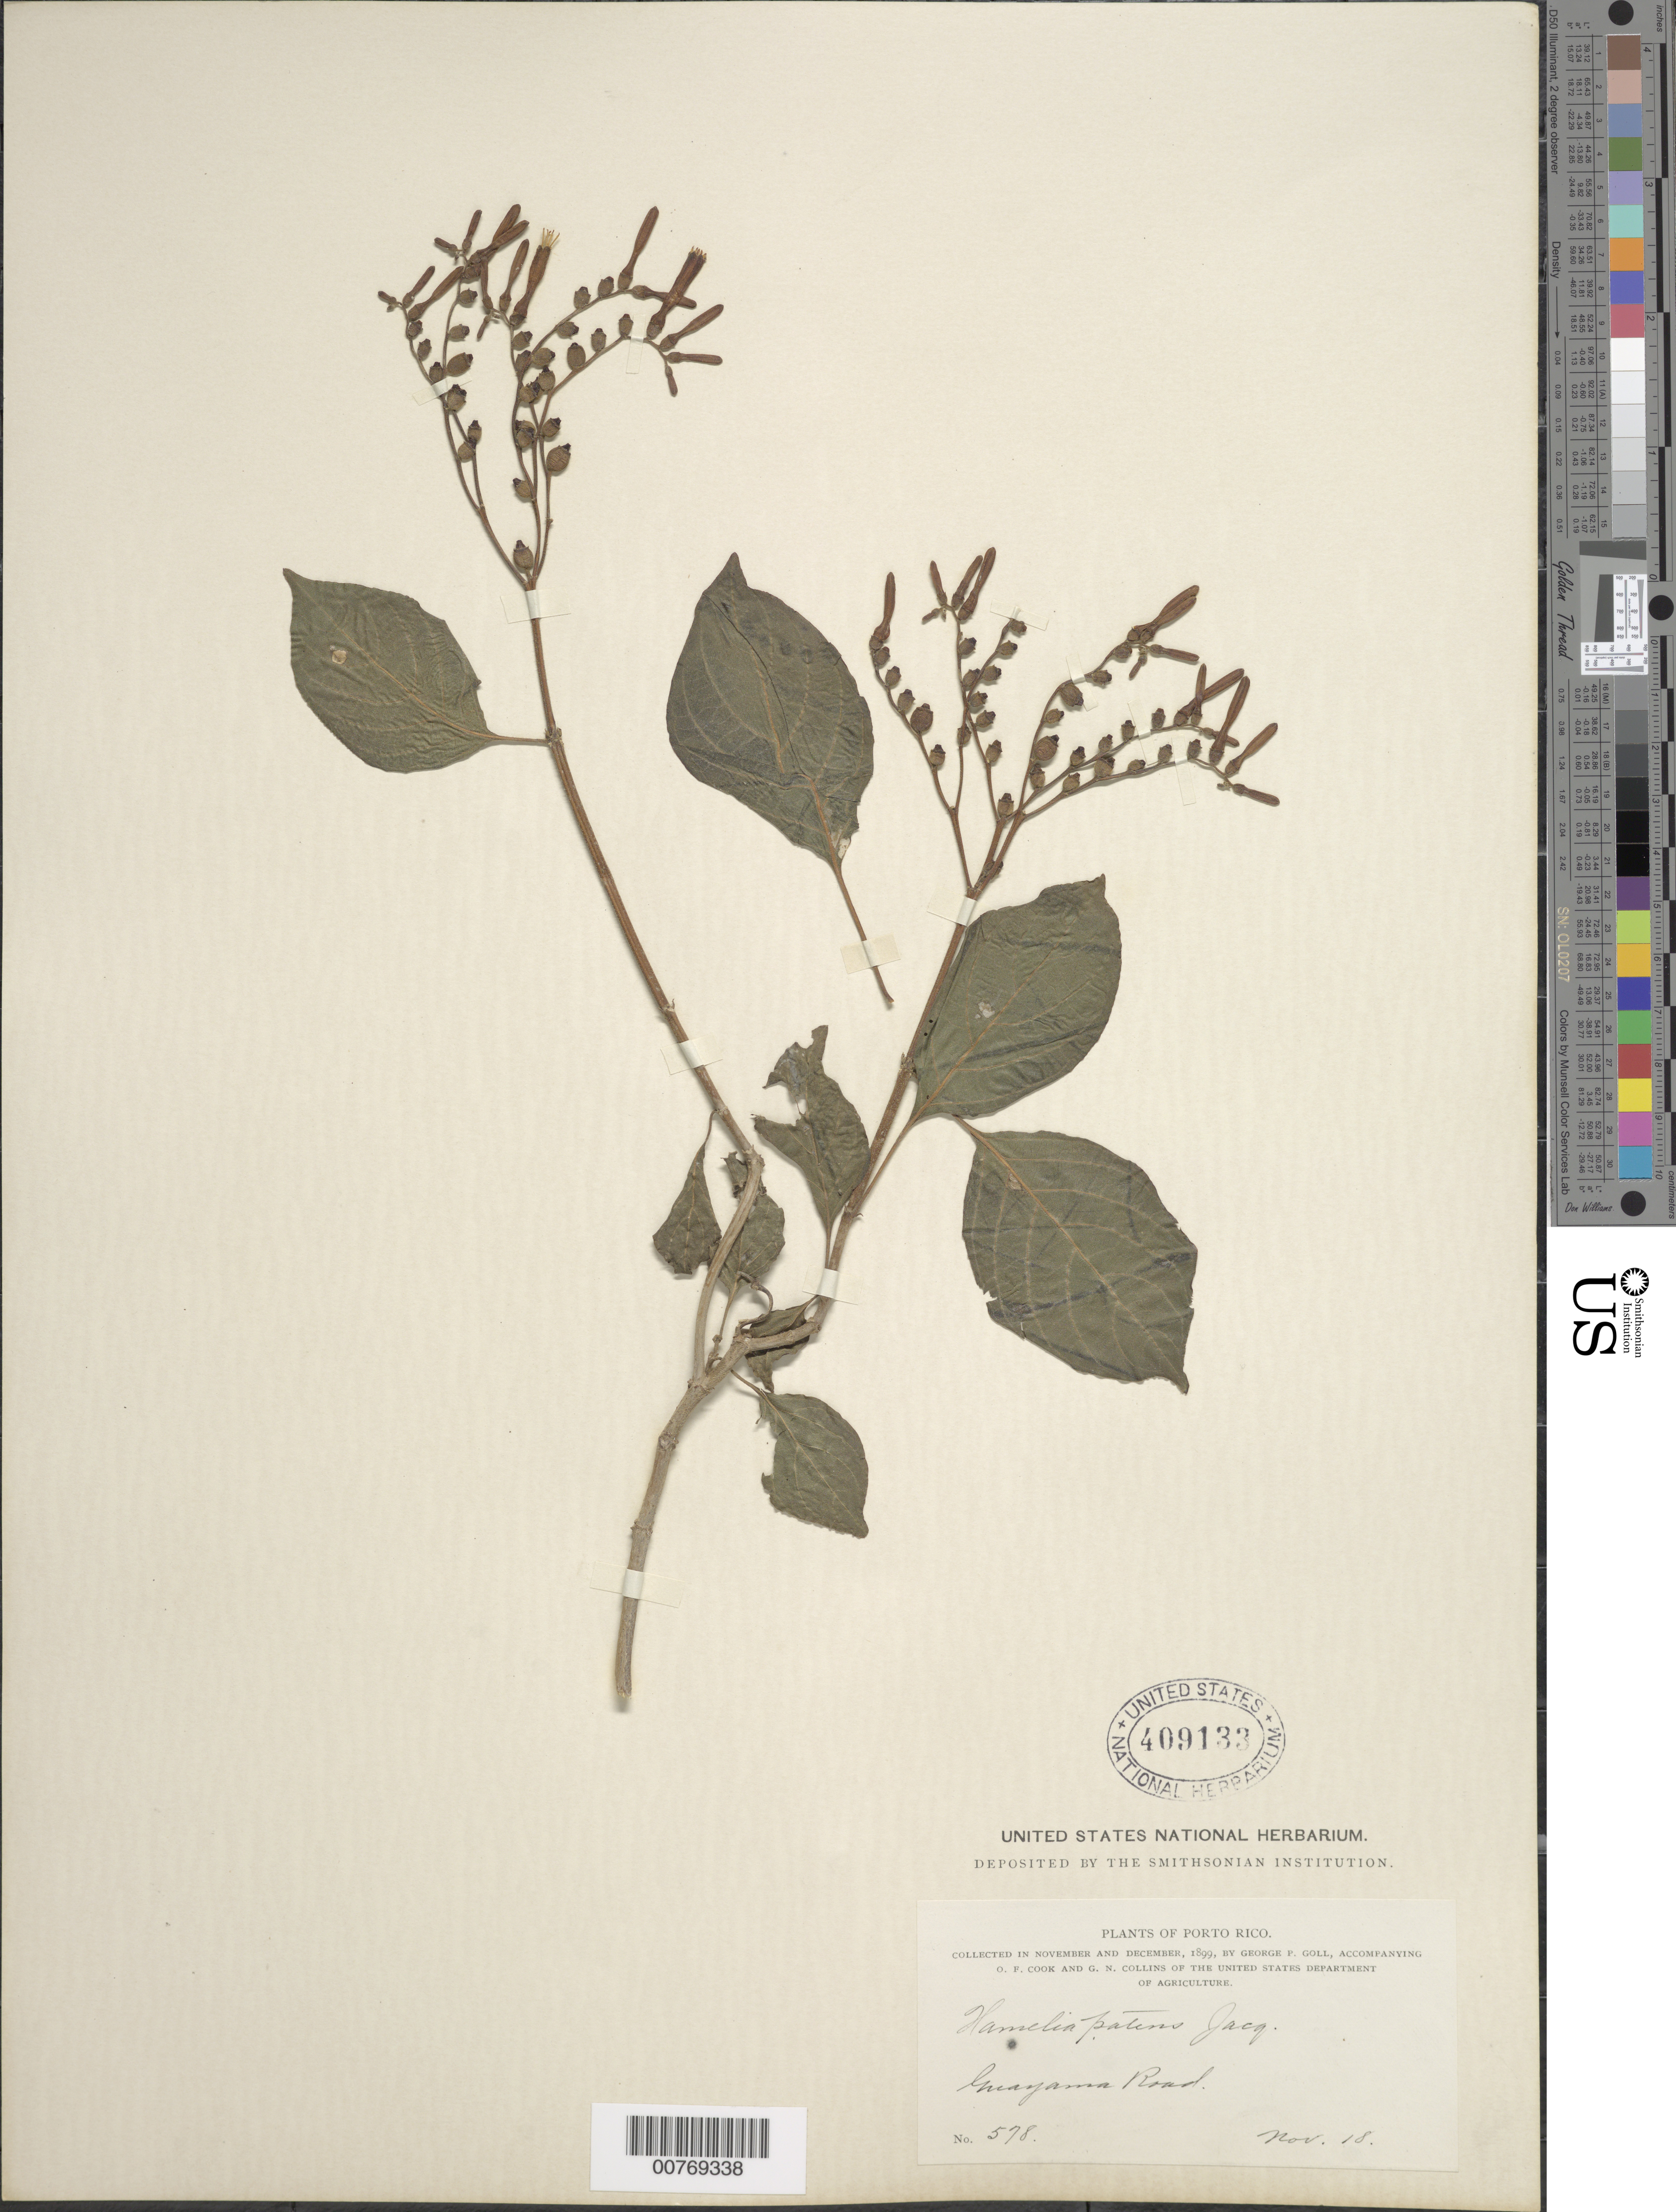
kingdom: Plantae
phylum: Tracheophyta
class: Magnoliopsida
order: Gentianales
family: Rubiaceae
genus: Hamelia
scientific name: Hamelia patens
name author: Jacq.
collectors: G. Goll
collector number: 578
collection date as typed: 18 Nov 1899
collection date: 1899-11-18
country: Puerto Rico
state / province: Guayama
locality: Guayama Road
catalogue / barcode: US 409133